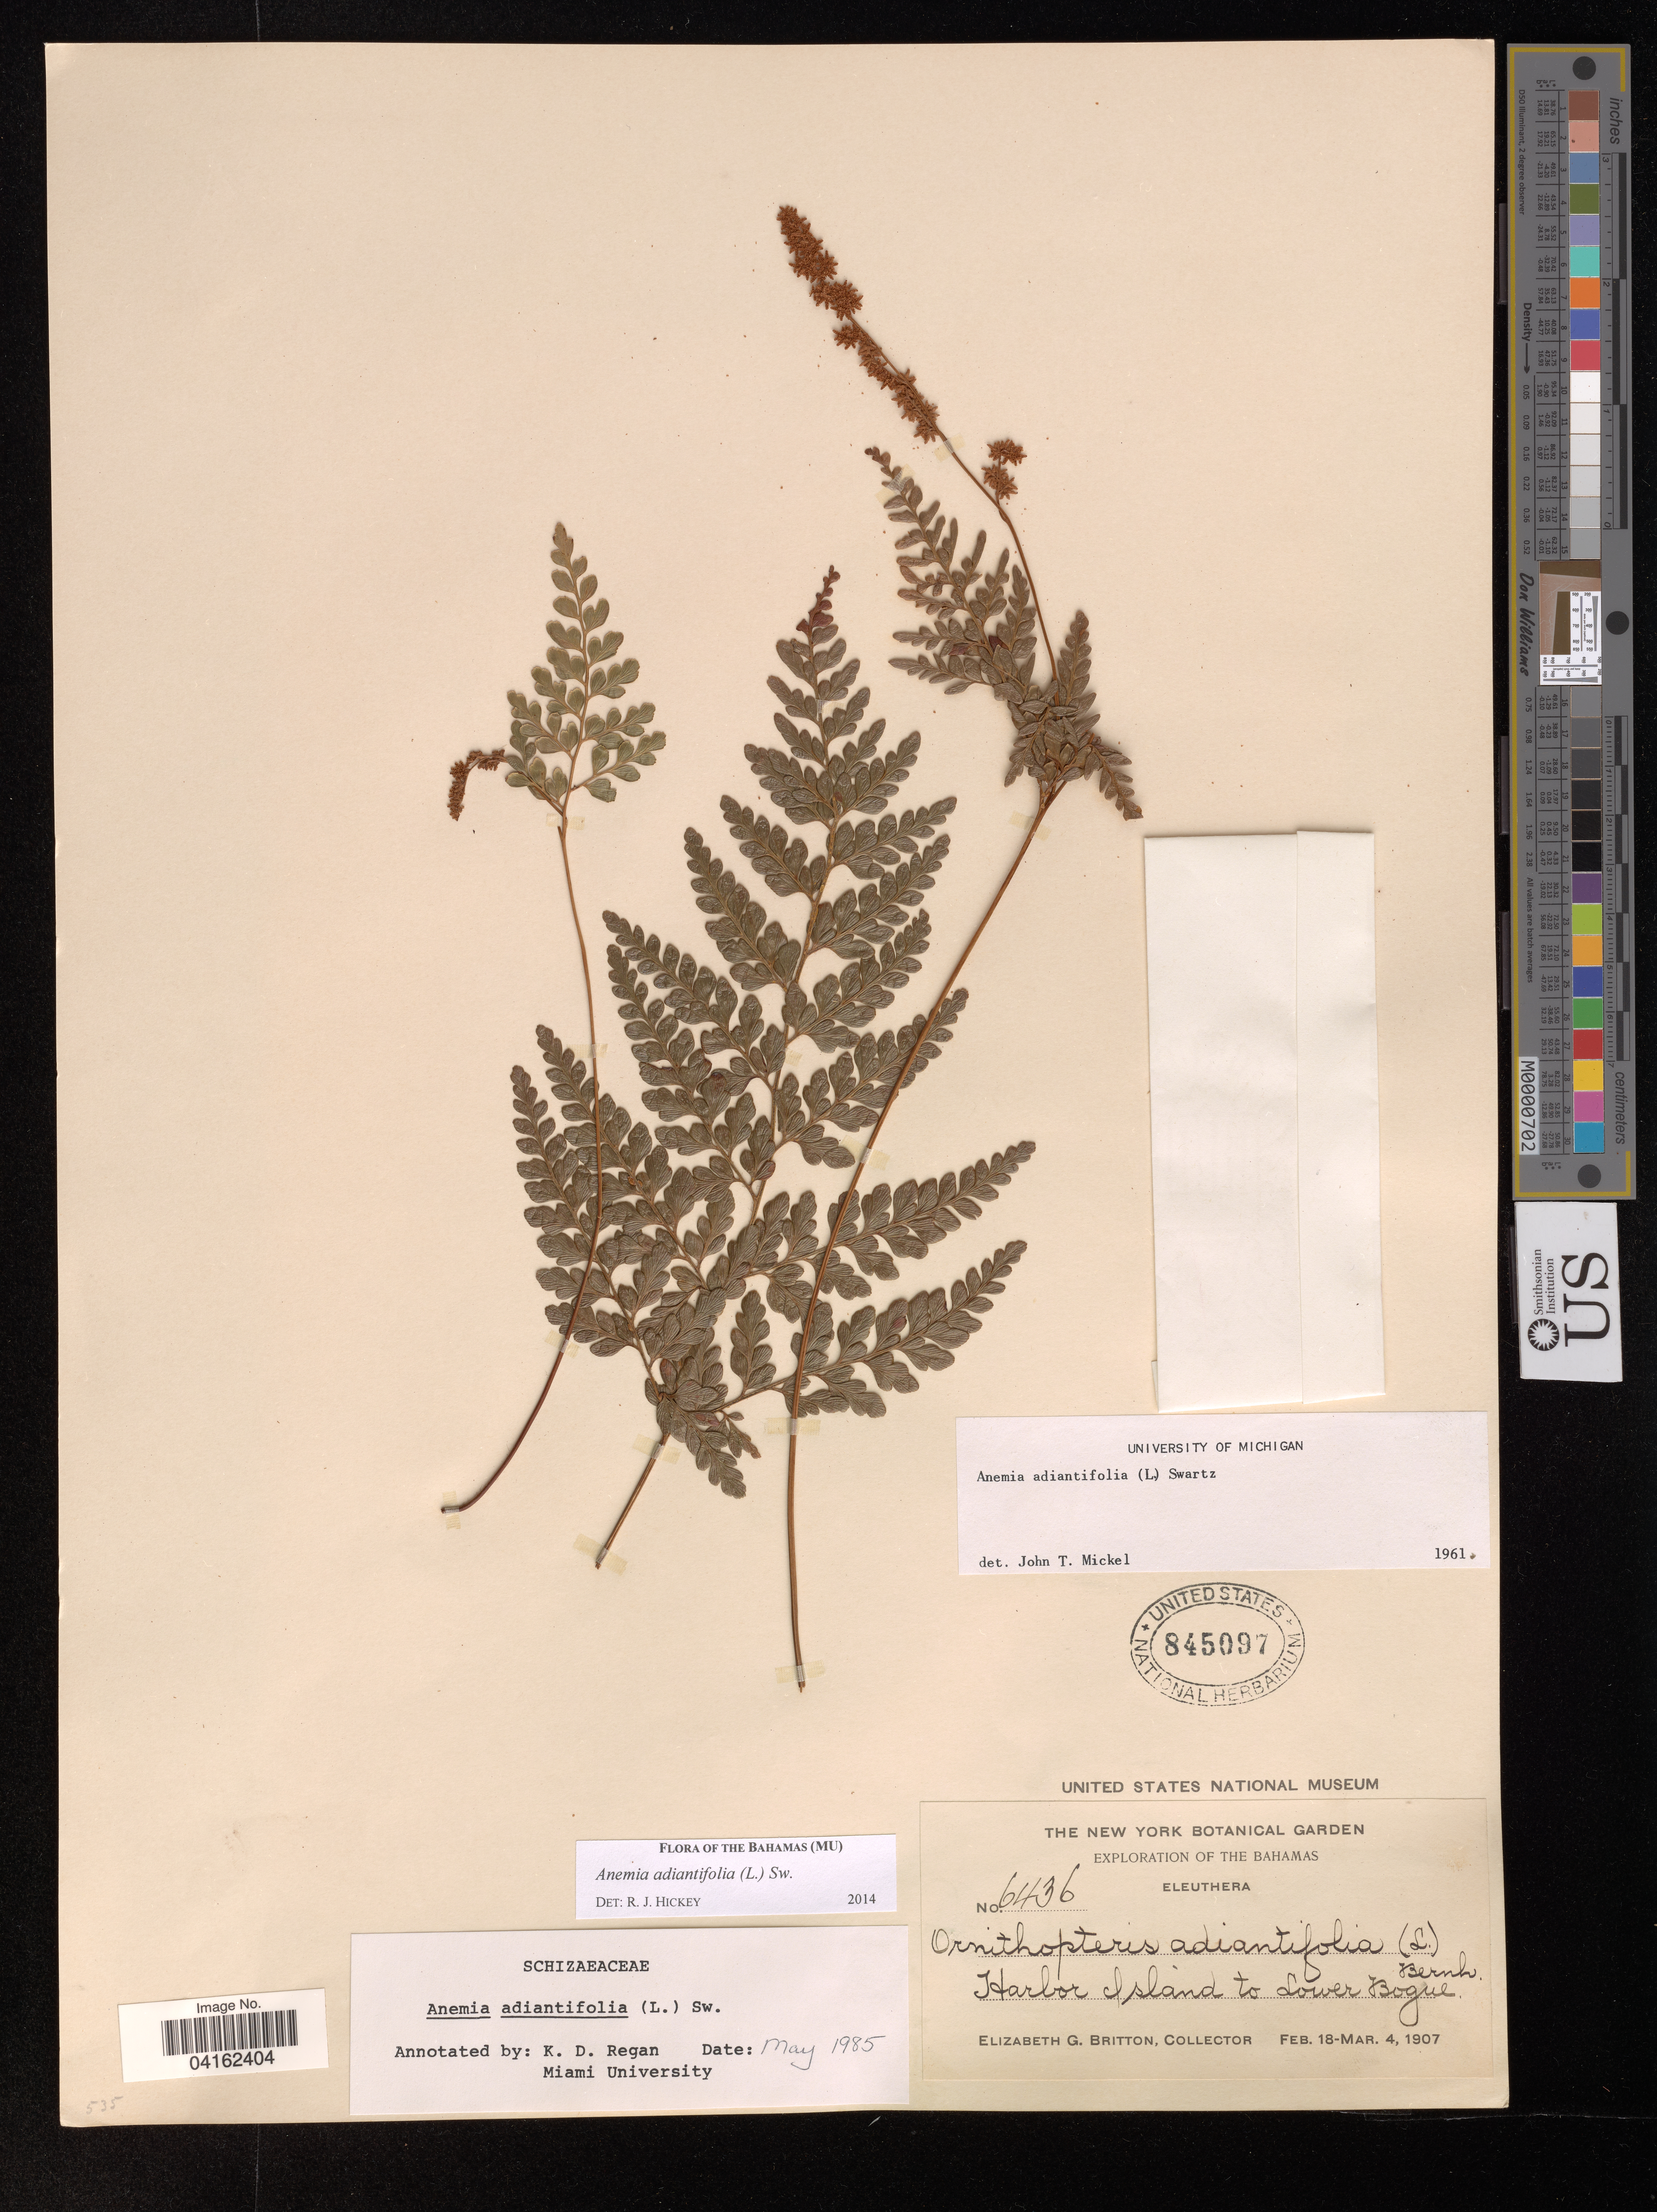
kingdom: Plantae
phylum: Tracheophyta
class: Polypodiopsida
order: Schizaeales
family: Anemiaceae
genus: Anemia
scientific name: Anemia adiantifolia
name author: (L.) Sw.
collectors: E. G. Britton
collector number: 6436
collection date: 1907-02-18/1907-03-04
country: Bahamas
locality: Eleuthera.? Harbor Island to Lower Bogue.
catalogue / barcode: US 845097